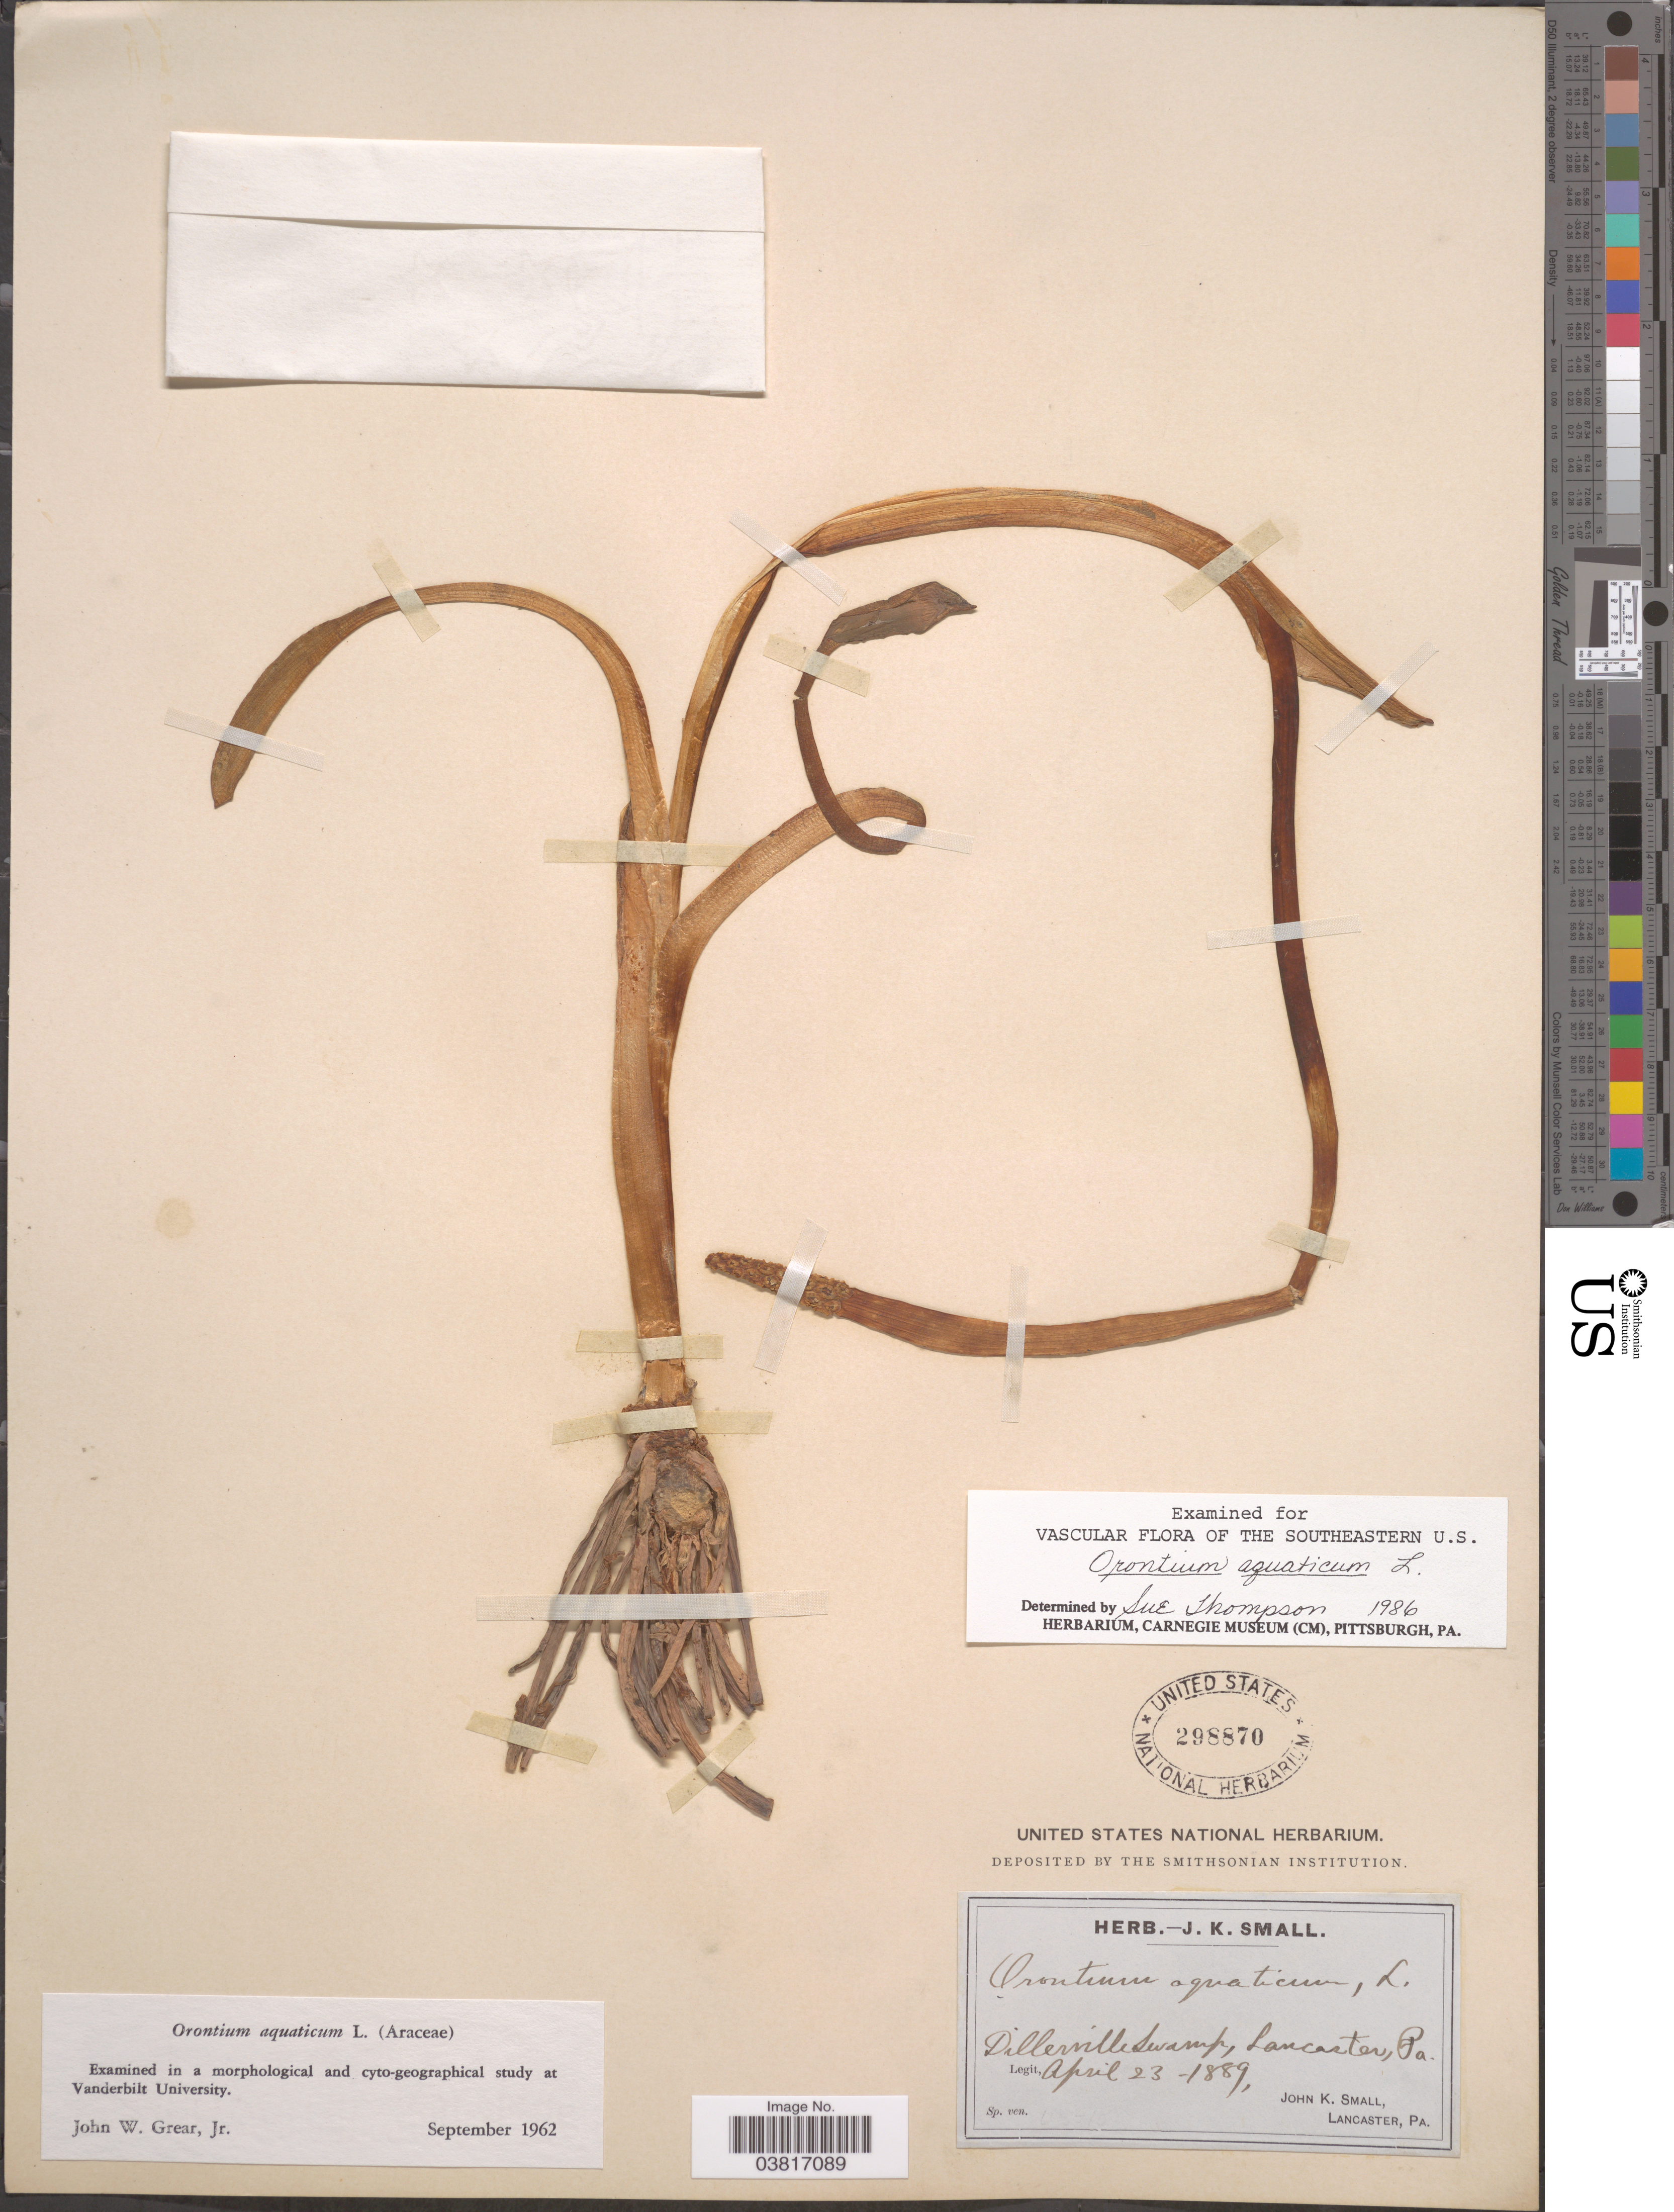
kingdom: Plantae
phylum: Tracheophyta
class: Liliopsida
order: Alismatales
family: Araceae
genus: Orontium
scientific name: Orontium aquaticum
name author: L.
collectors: J. K. Small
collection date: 1889-04-23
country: United States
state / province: Pennsylvania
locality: Dillerville Swamp, Lancaster.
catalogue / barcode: US 298870